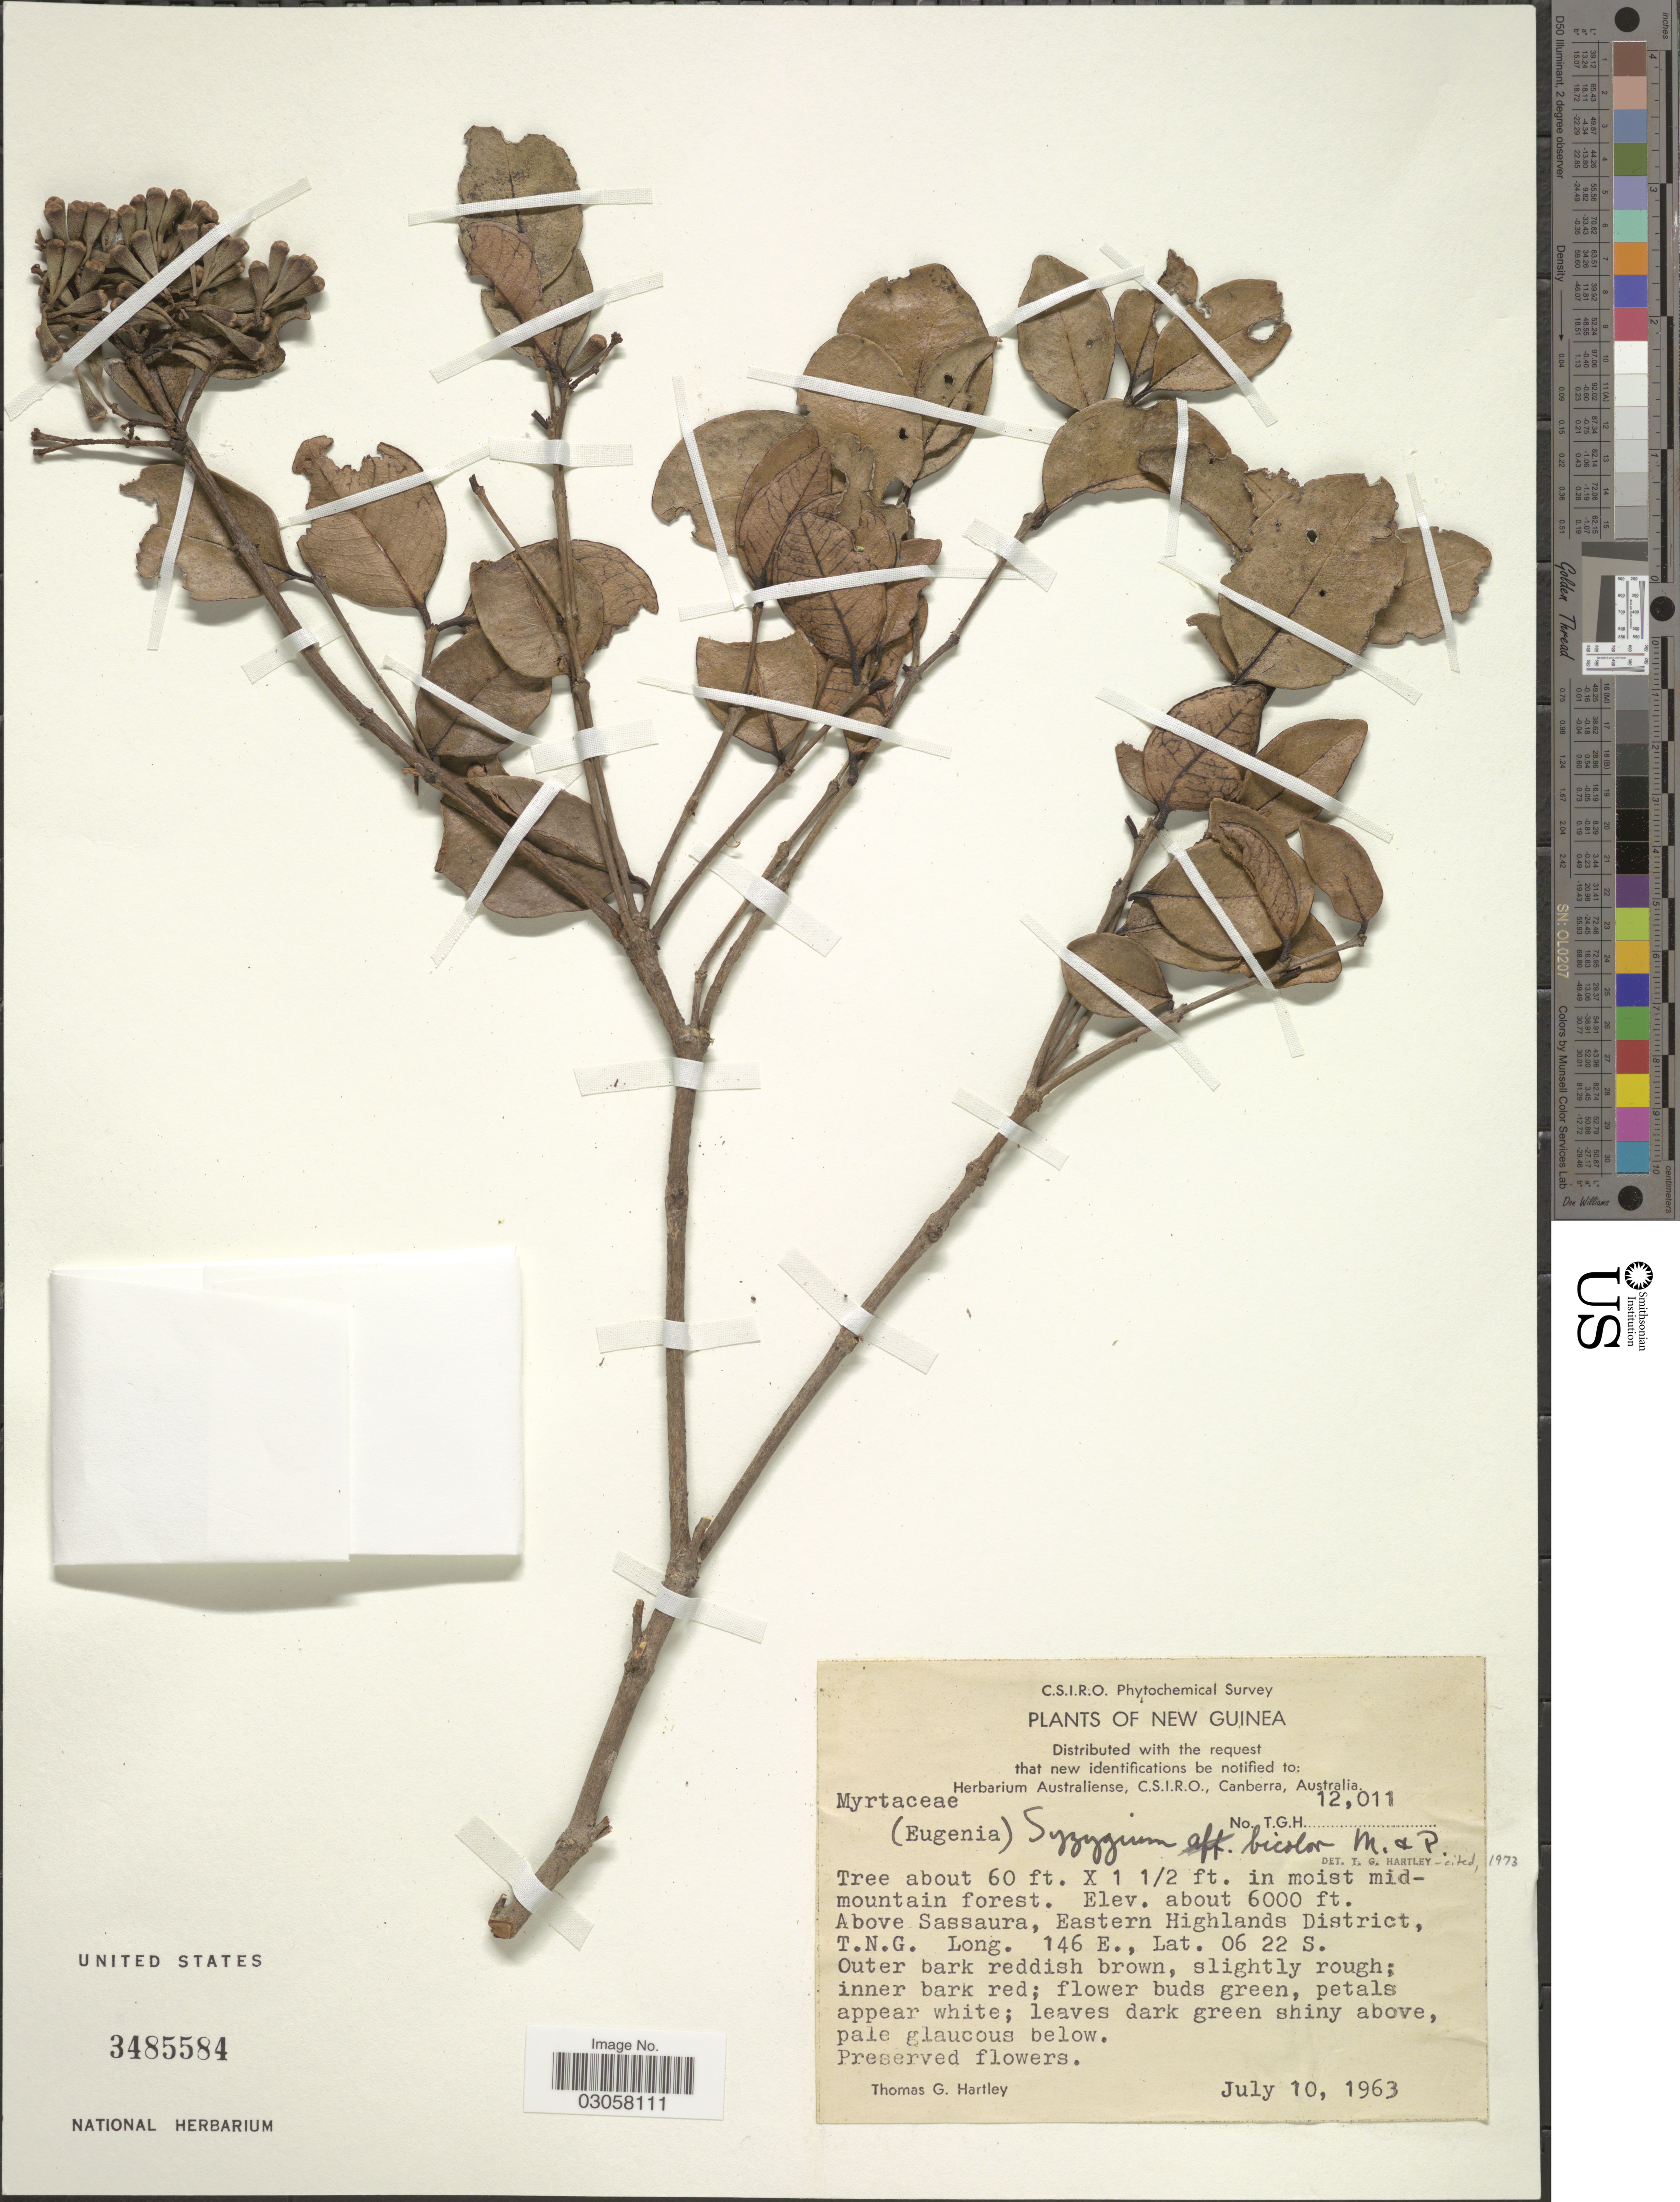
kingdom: Plantae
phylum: Tracheophyta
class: Magnoliopsida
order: Myrtales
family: Myrtaceae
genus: Syzygium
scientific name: Syzygium bicolor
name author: Merr. & L.M. Perry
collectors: T. G. Hartley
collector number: T.G.H. 12011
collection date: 1963-07-10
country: Papua New Guinea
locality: New Guinea. Above Sassaura, Eastern Highlands District, T.N.G.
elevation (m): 1829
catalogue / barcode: US 3485584